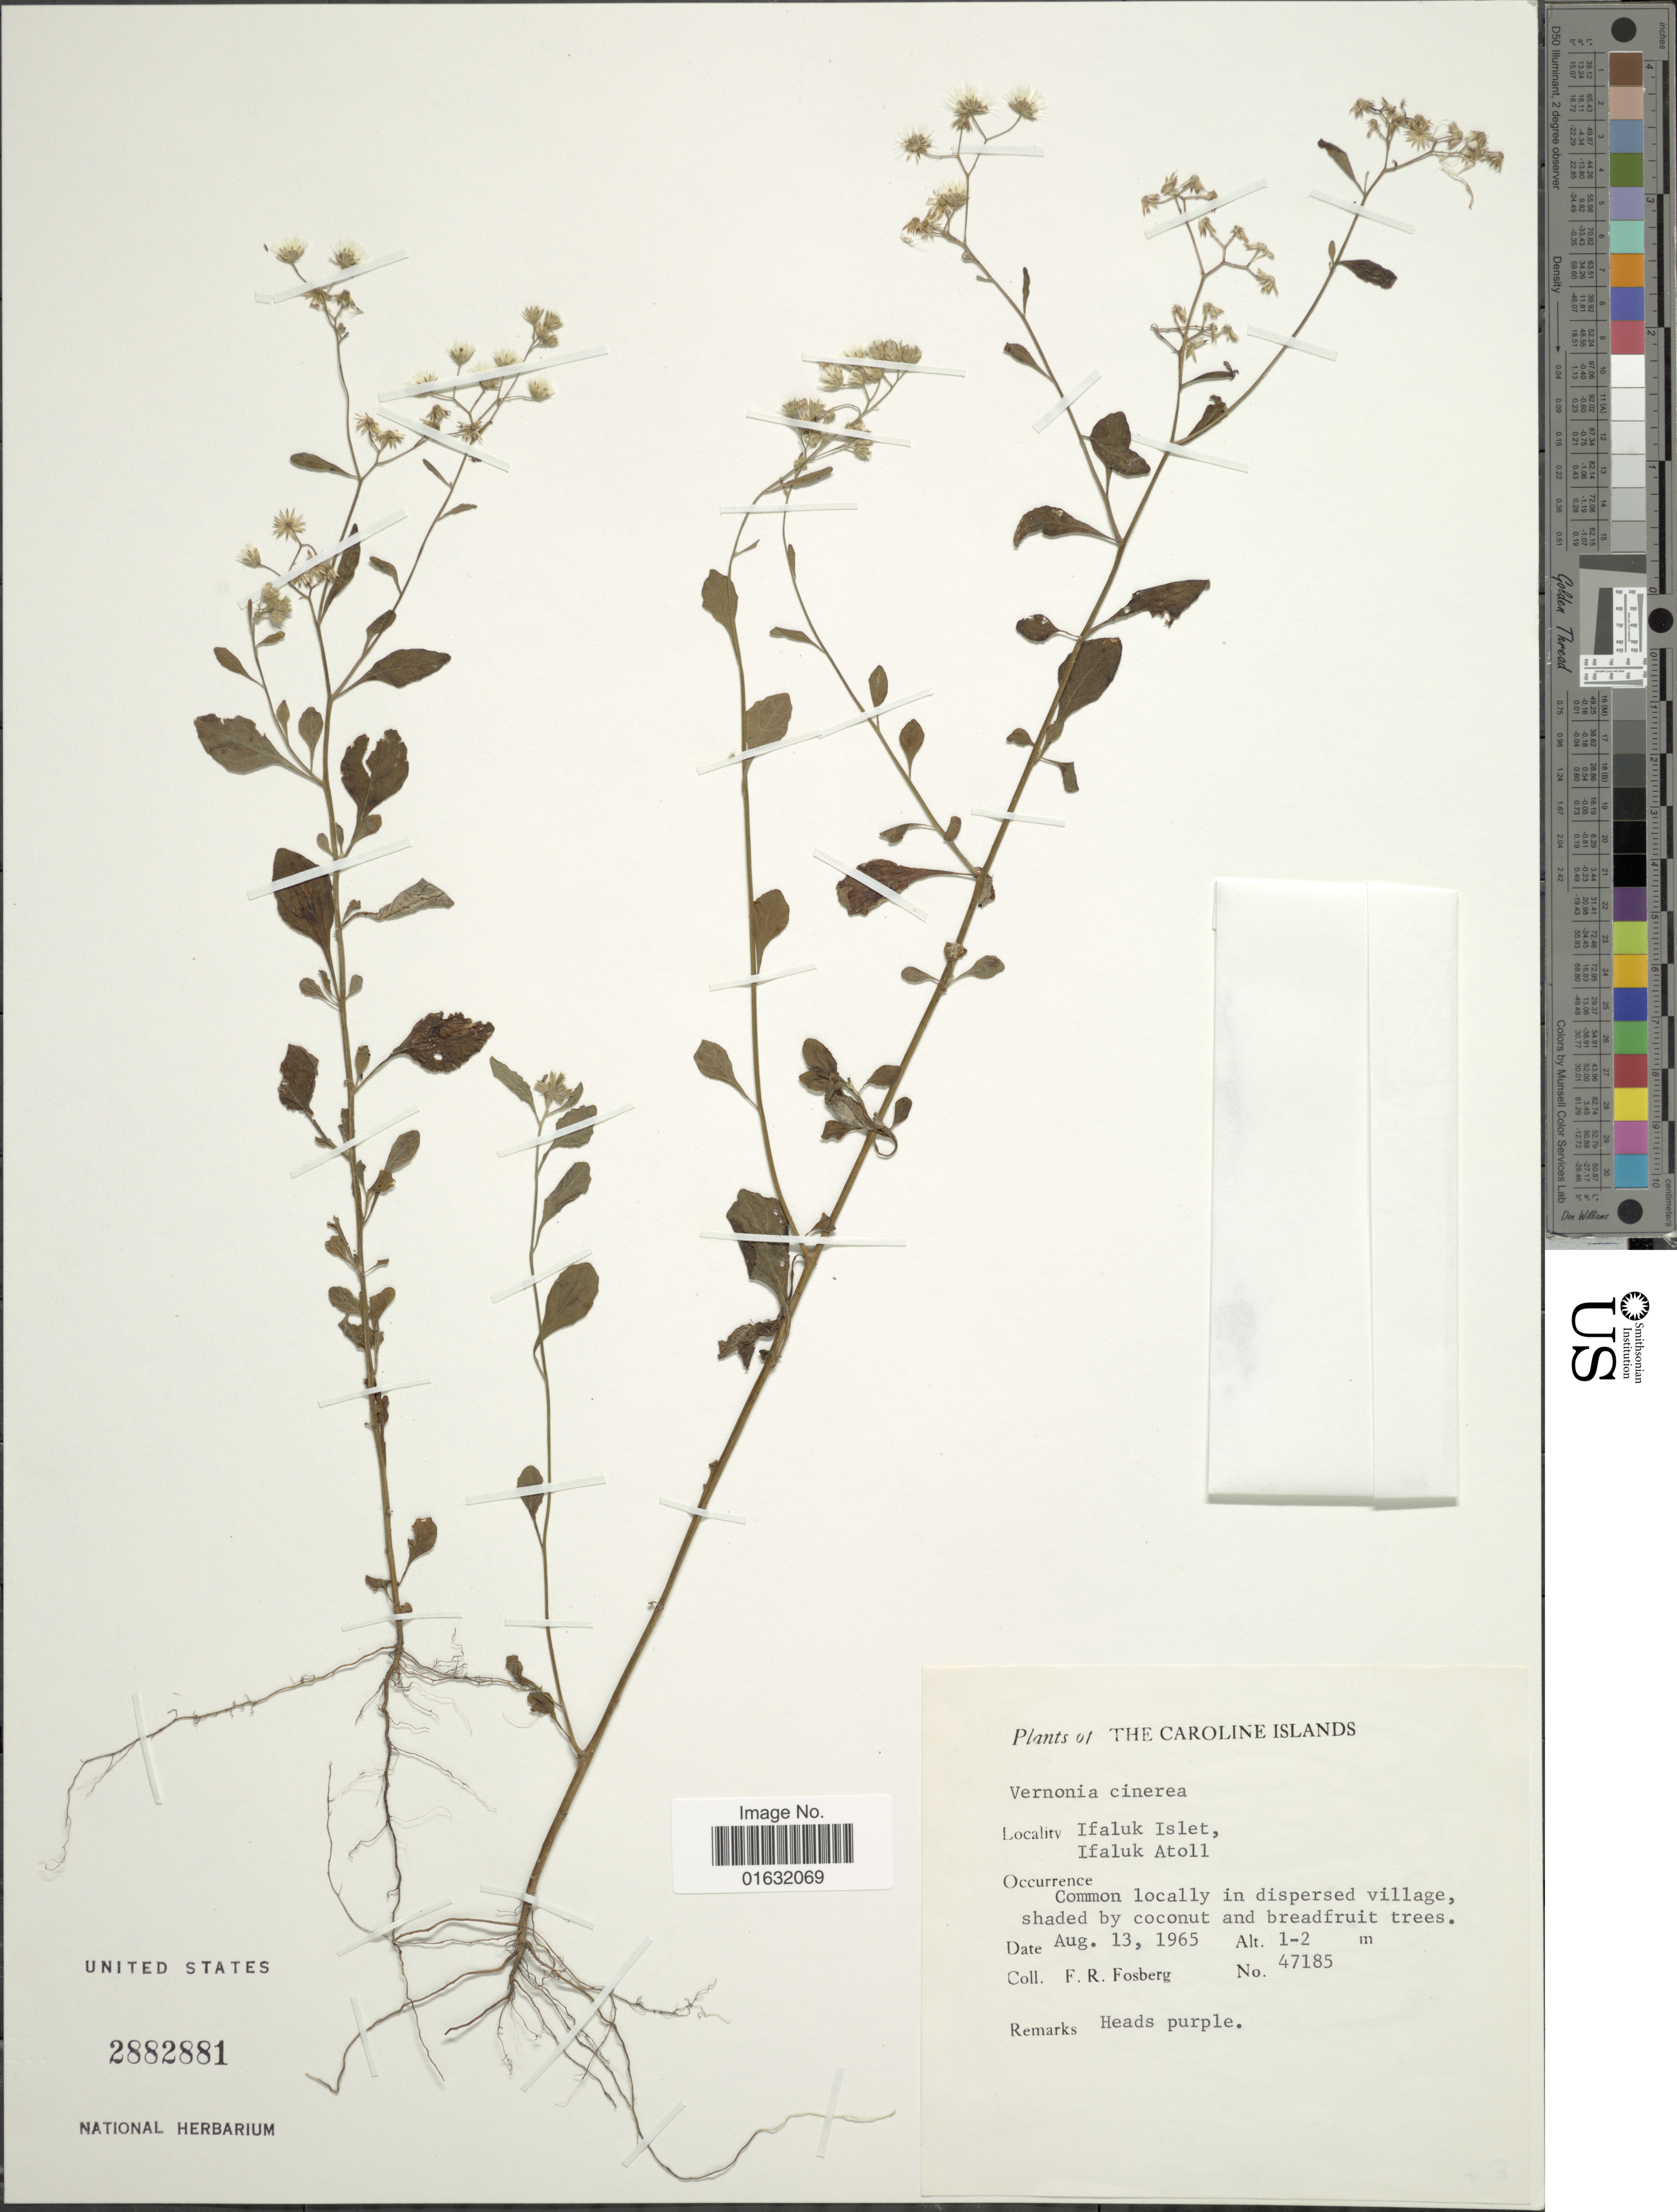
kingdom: Plantae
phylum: Tracheophyta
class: Magnoliopsida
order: Asterales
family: Asteraceae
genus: Cyanthillium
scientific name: Cyanthillium cinereum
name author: (L.) H. Rob.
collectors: F. R. Fosberg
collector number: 47185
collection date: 1965-08-13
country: Micronesia, Federated States of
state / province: Yap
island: Ifalik [Ifaluk] Atoll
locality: The Caroline Islands, Ifaluk Islet, Ifaluk Atoll.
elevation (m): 1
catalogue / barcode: US 2882881